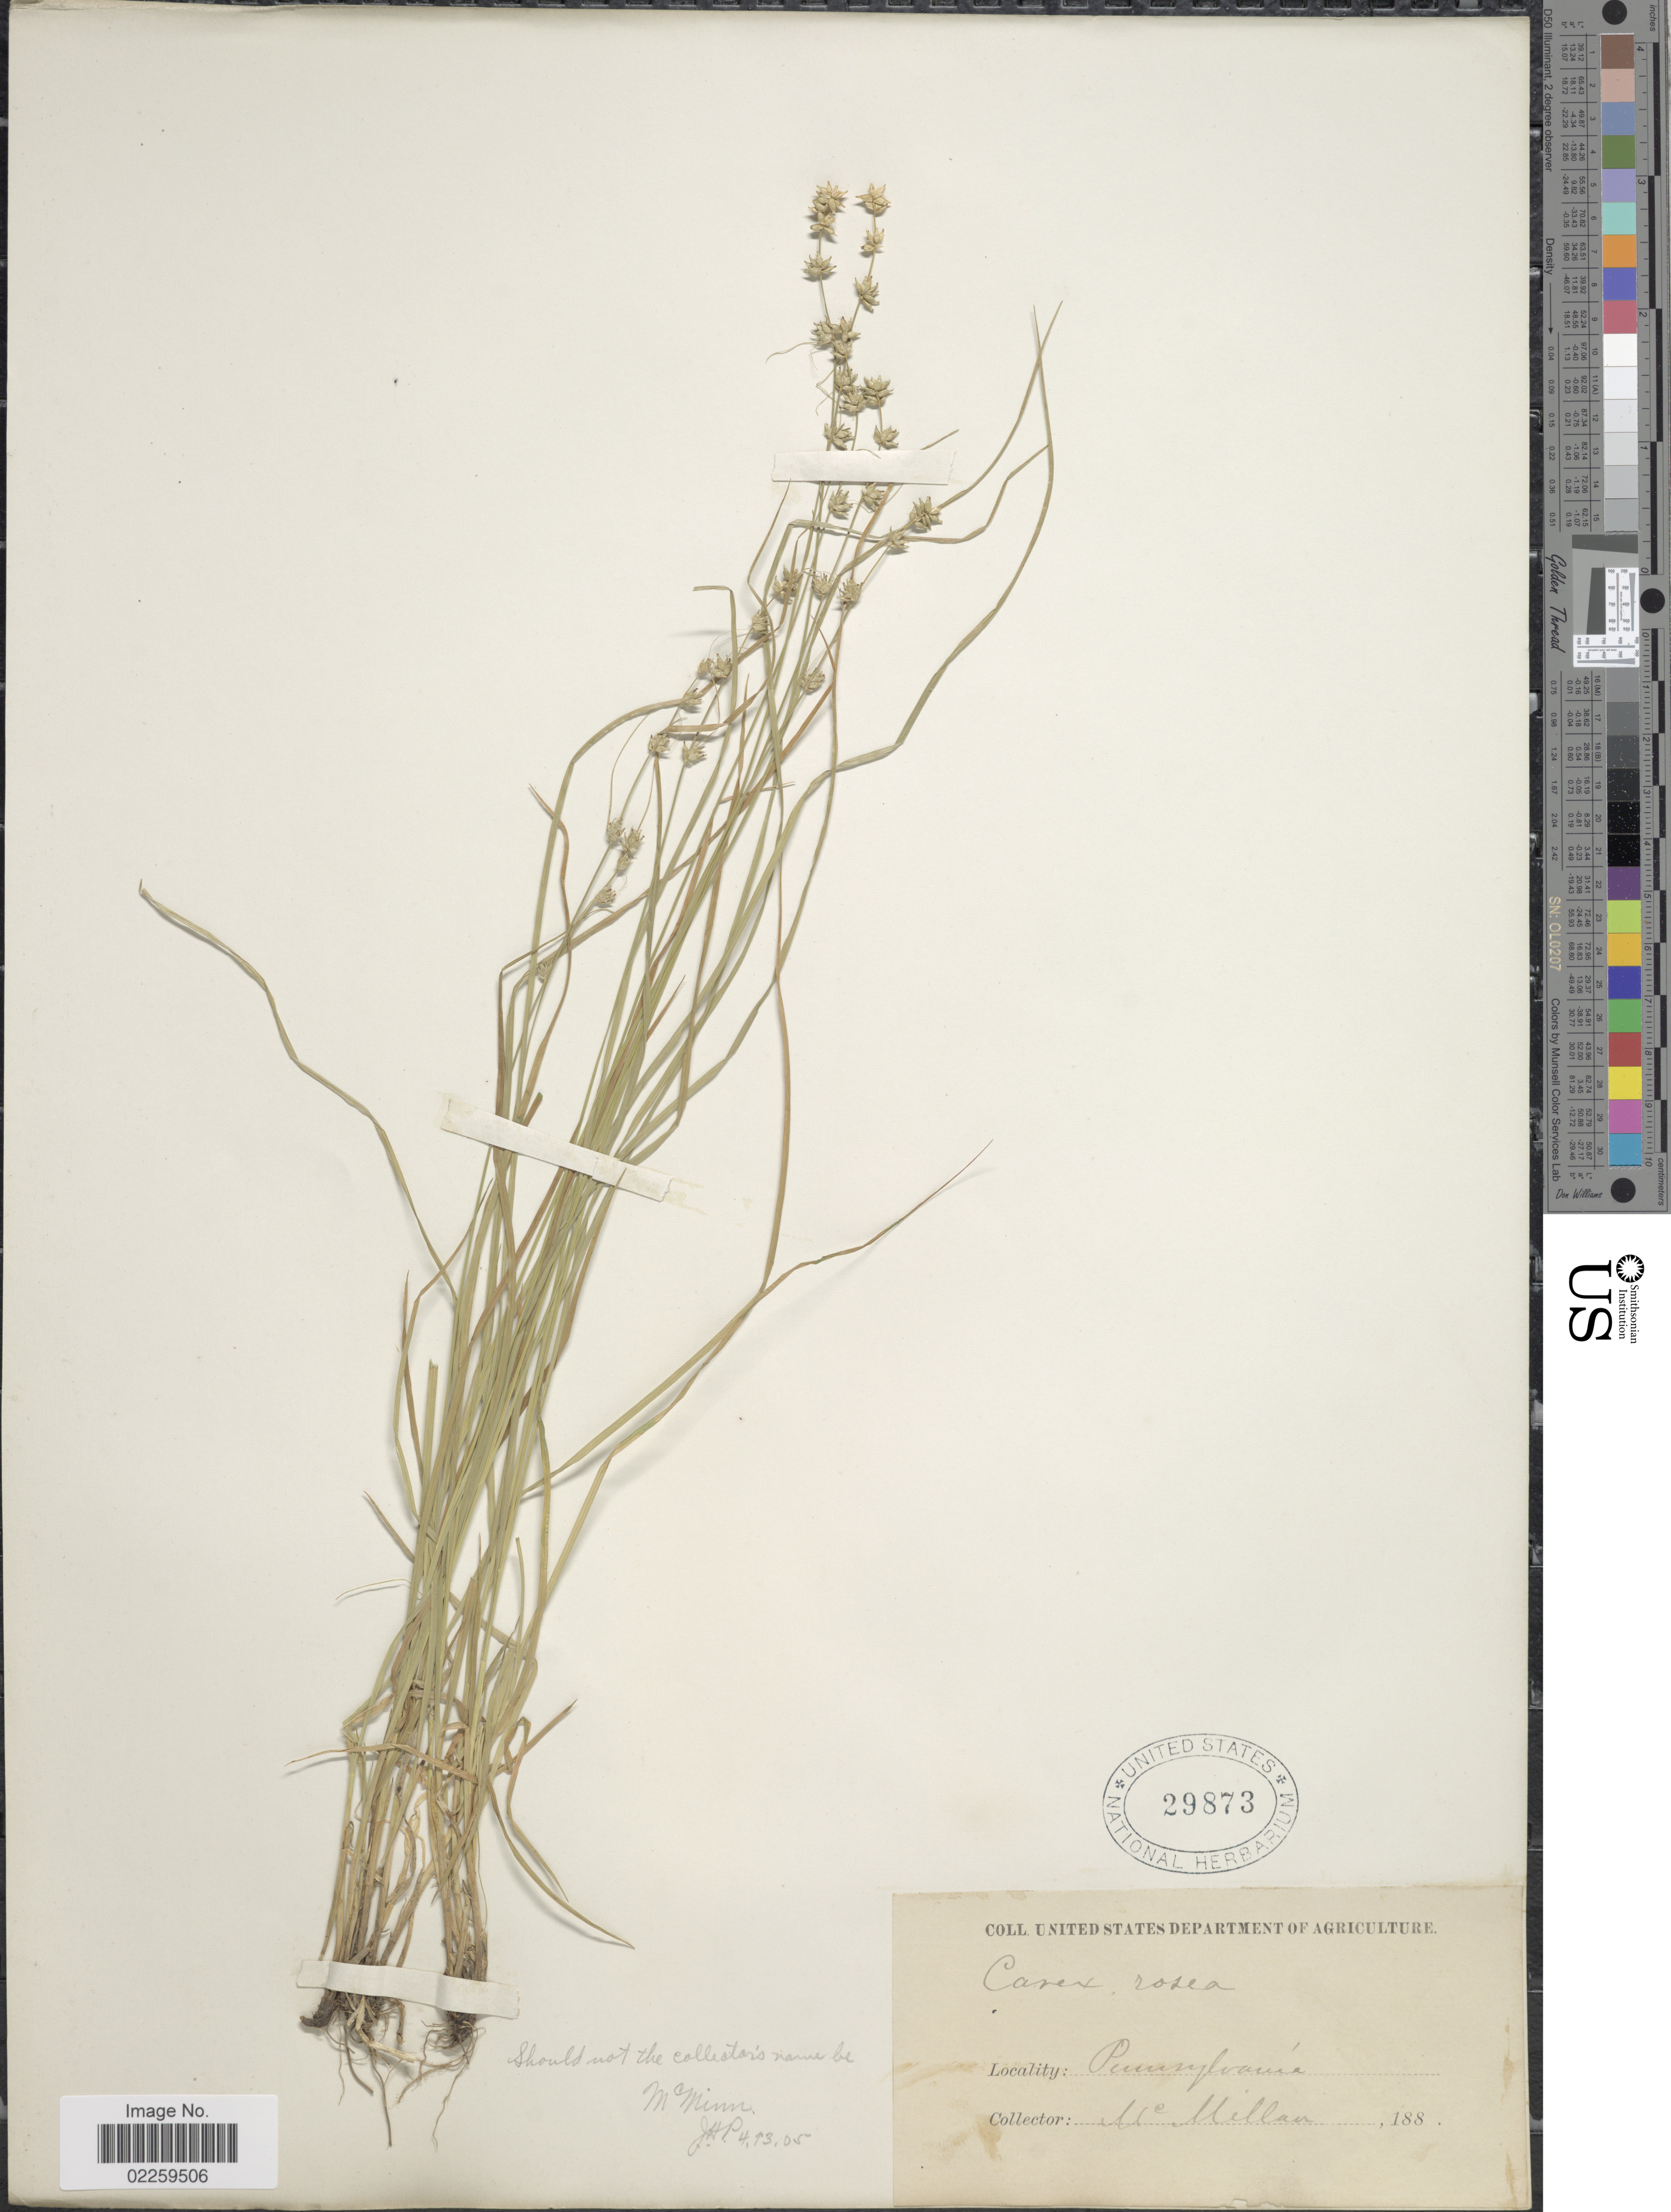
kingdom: Plantae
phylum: Tracheophyta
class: Liliopsida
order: Poales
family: Cyperaceae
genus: Carex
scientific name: Carex rosea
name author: Willd.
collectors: McMillan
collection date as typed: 188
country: United States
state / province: Pennsylvania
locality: Pennsylvania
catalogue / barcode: US 29873